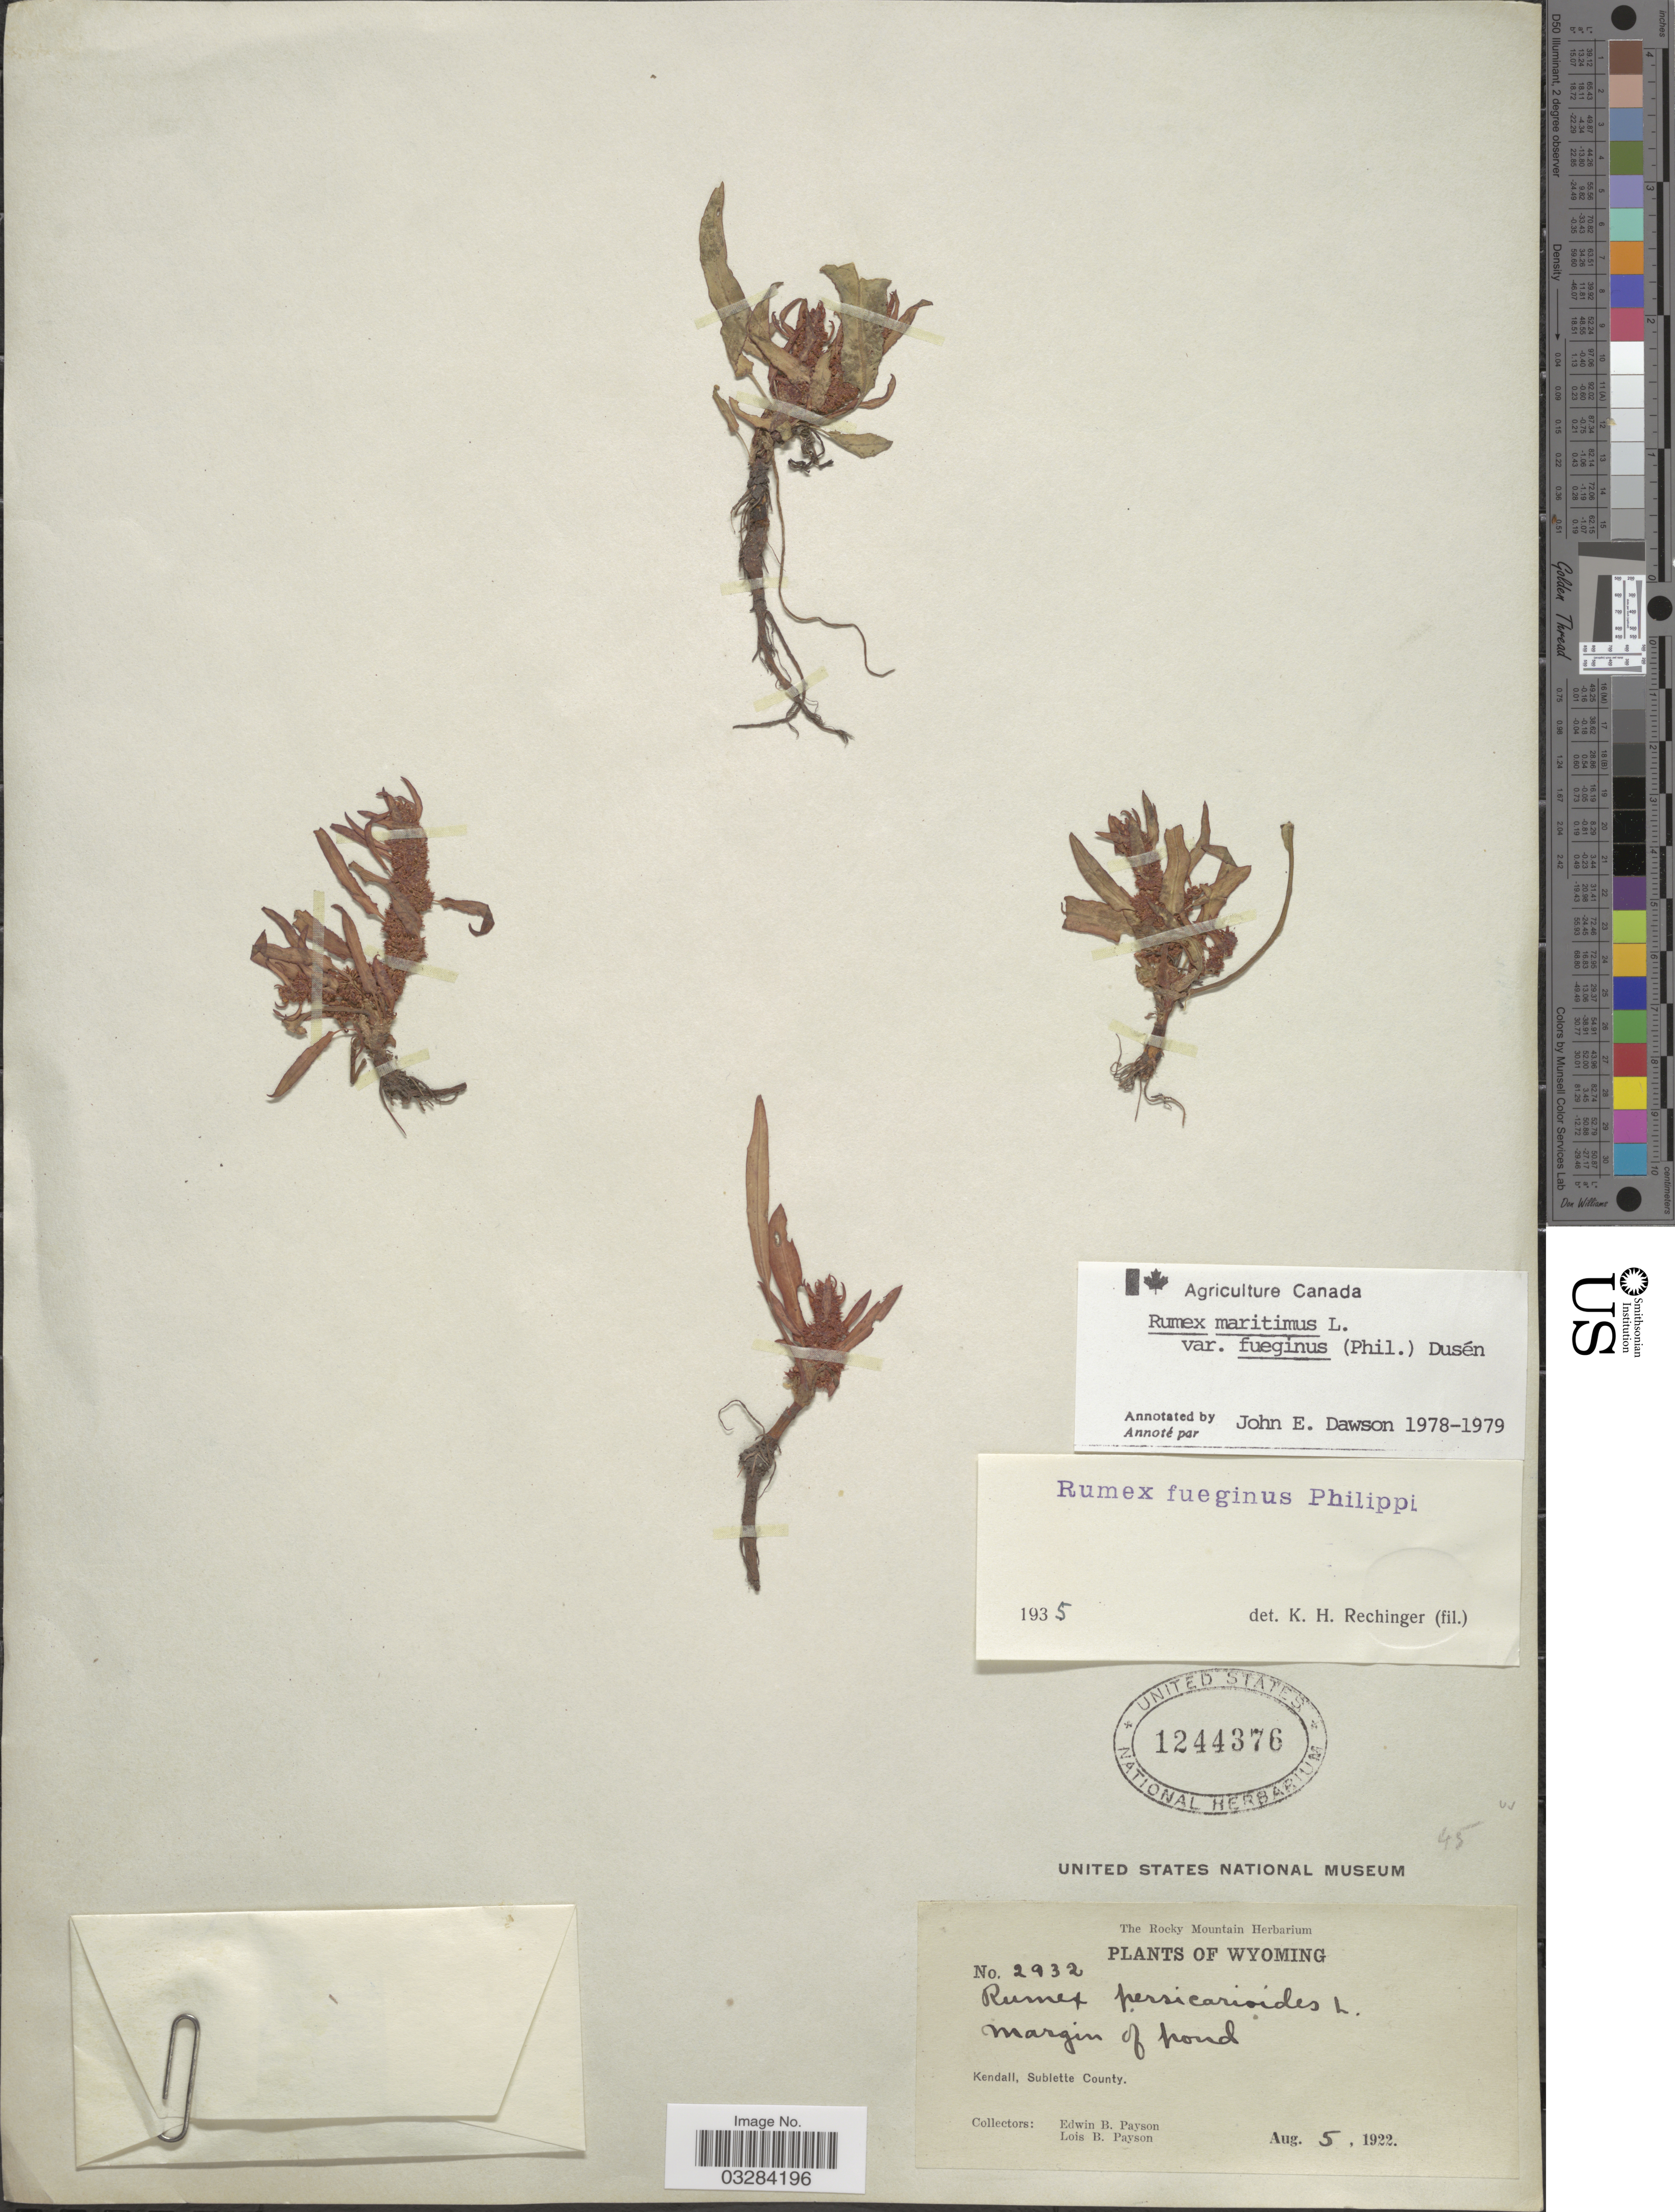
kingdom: Plantae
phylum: Tracheophyta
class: Magnoliopsida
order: Caryophyllales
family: Polygonaceae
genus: Rumex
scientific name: Rumex maritimus var. fueginus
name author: (Phil.) Dusén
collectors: E. B. Payson & L. Payson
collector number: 2932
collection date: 1922-08-05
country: United States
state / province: Wyoming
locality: Kendall, Sublette County.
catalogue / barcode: US 1244376